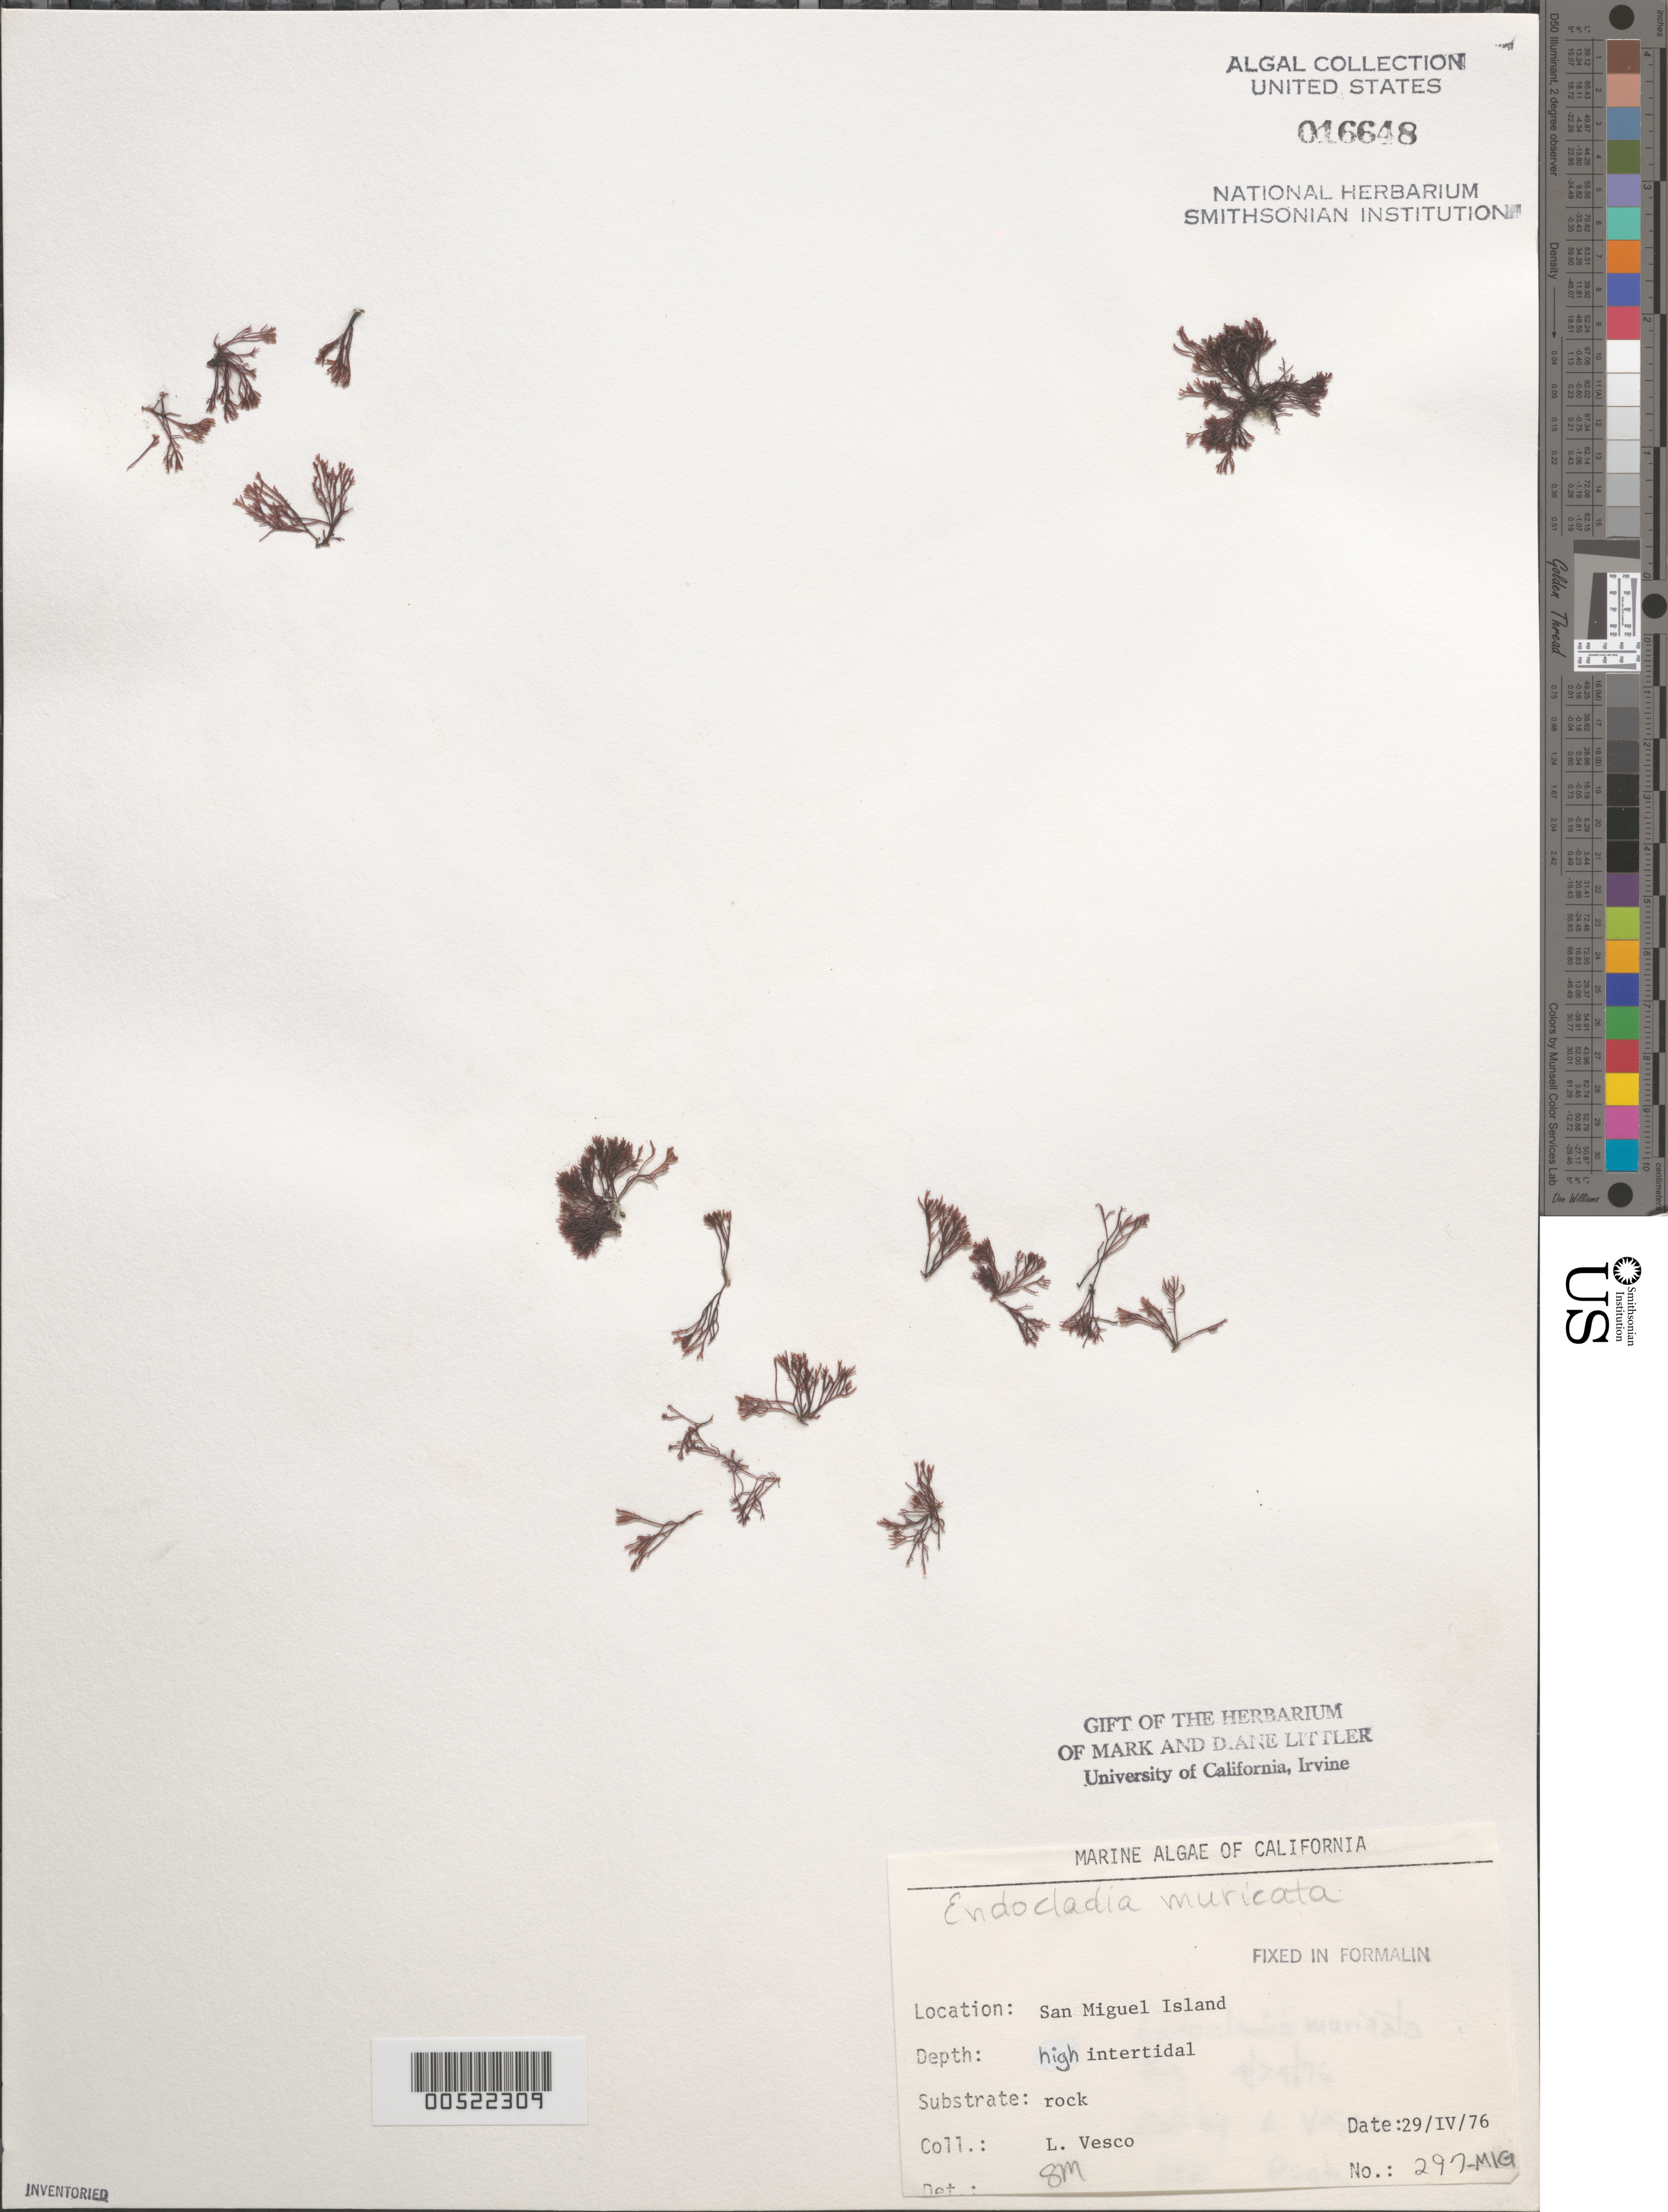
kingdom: Plantae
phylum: Rhodophyta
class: Florideophyceae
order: Gigartinales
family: Endocladiaceae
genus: Endocladia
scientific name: Endocladia muricata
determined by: Murray, S. N.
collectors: L. Vesco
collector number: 297-mig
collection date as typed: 29 Apr 1976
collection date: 1976-04-29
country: United States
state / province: California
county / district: Santa Barbara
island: San Miguel Island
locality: Cuyler Harbor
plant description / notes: BLM-SOCALBIGHT Rocky Intertidal Survey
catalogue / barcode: US 16648